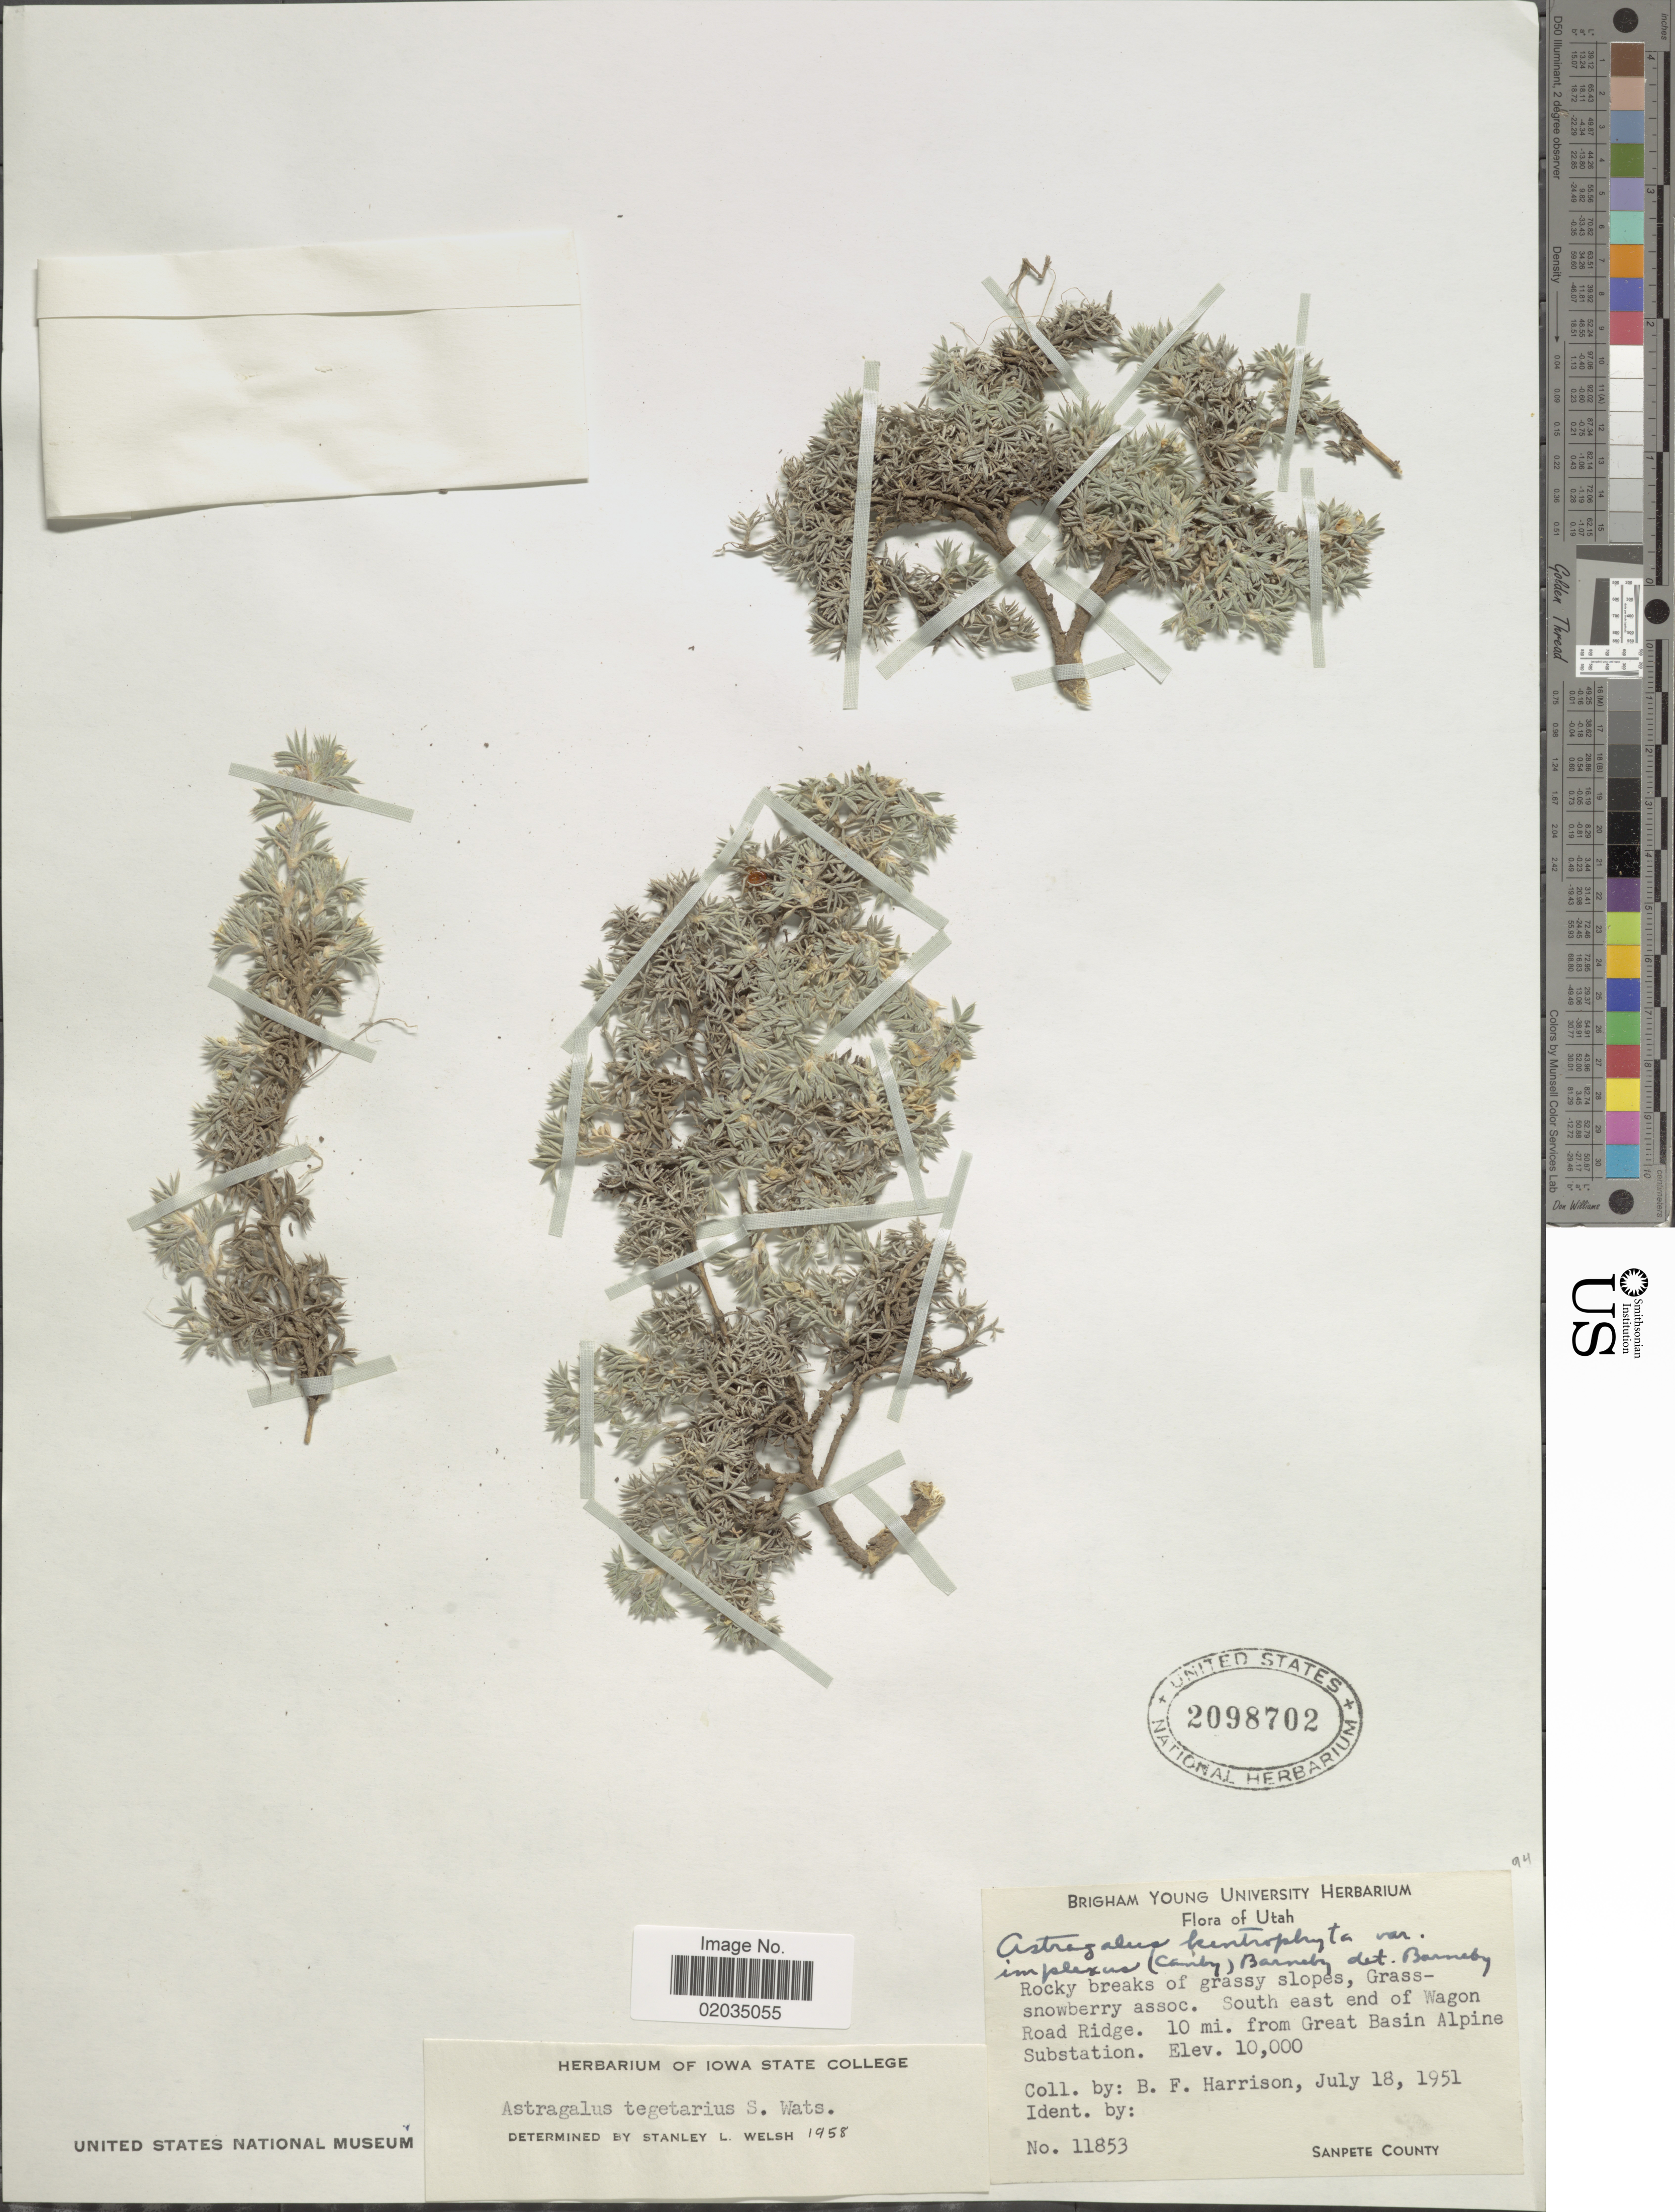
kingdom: Plantae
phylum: Tracheophyta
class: Magnoliopsida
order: Fabales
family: Fabaceae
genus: Astragalus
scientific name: Astragalus tegetarioides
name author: M.E. Jones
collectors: B. F. Harrison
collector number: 11853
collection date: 1951-07-18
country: United States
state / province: Utah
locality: South east end of Wagon Road Ridge. 10 mi. from Great Basin Alpine Substation, Sanpete County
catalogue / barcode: US 2098702